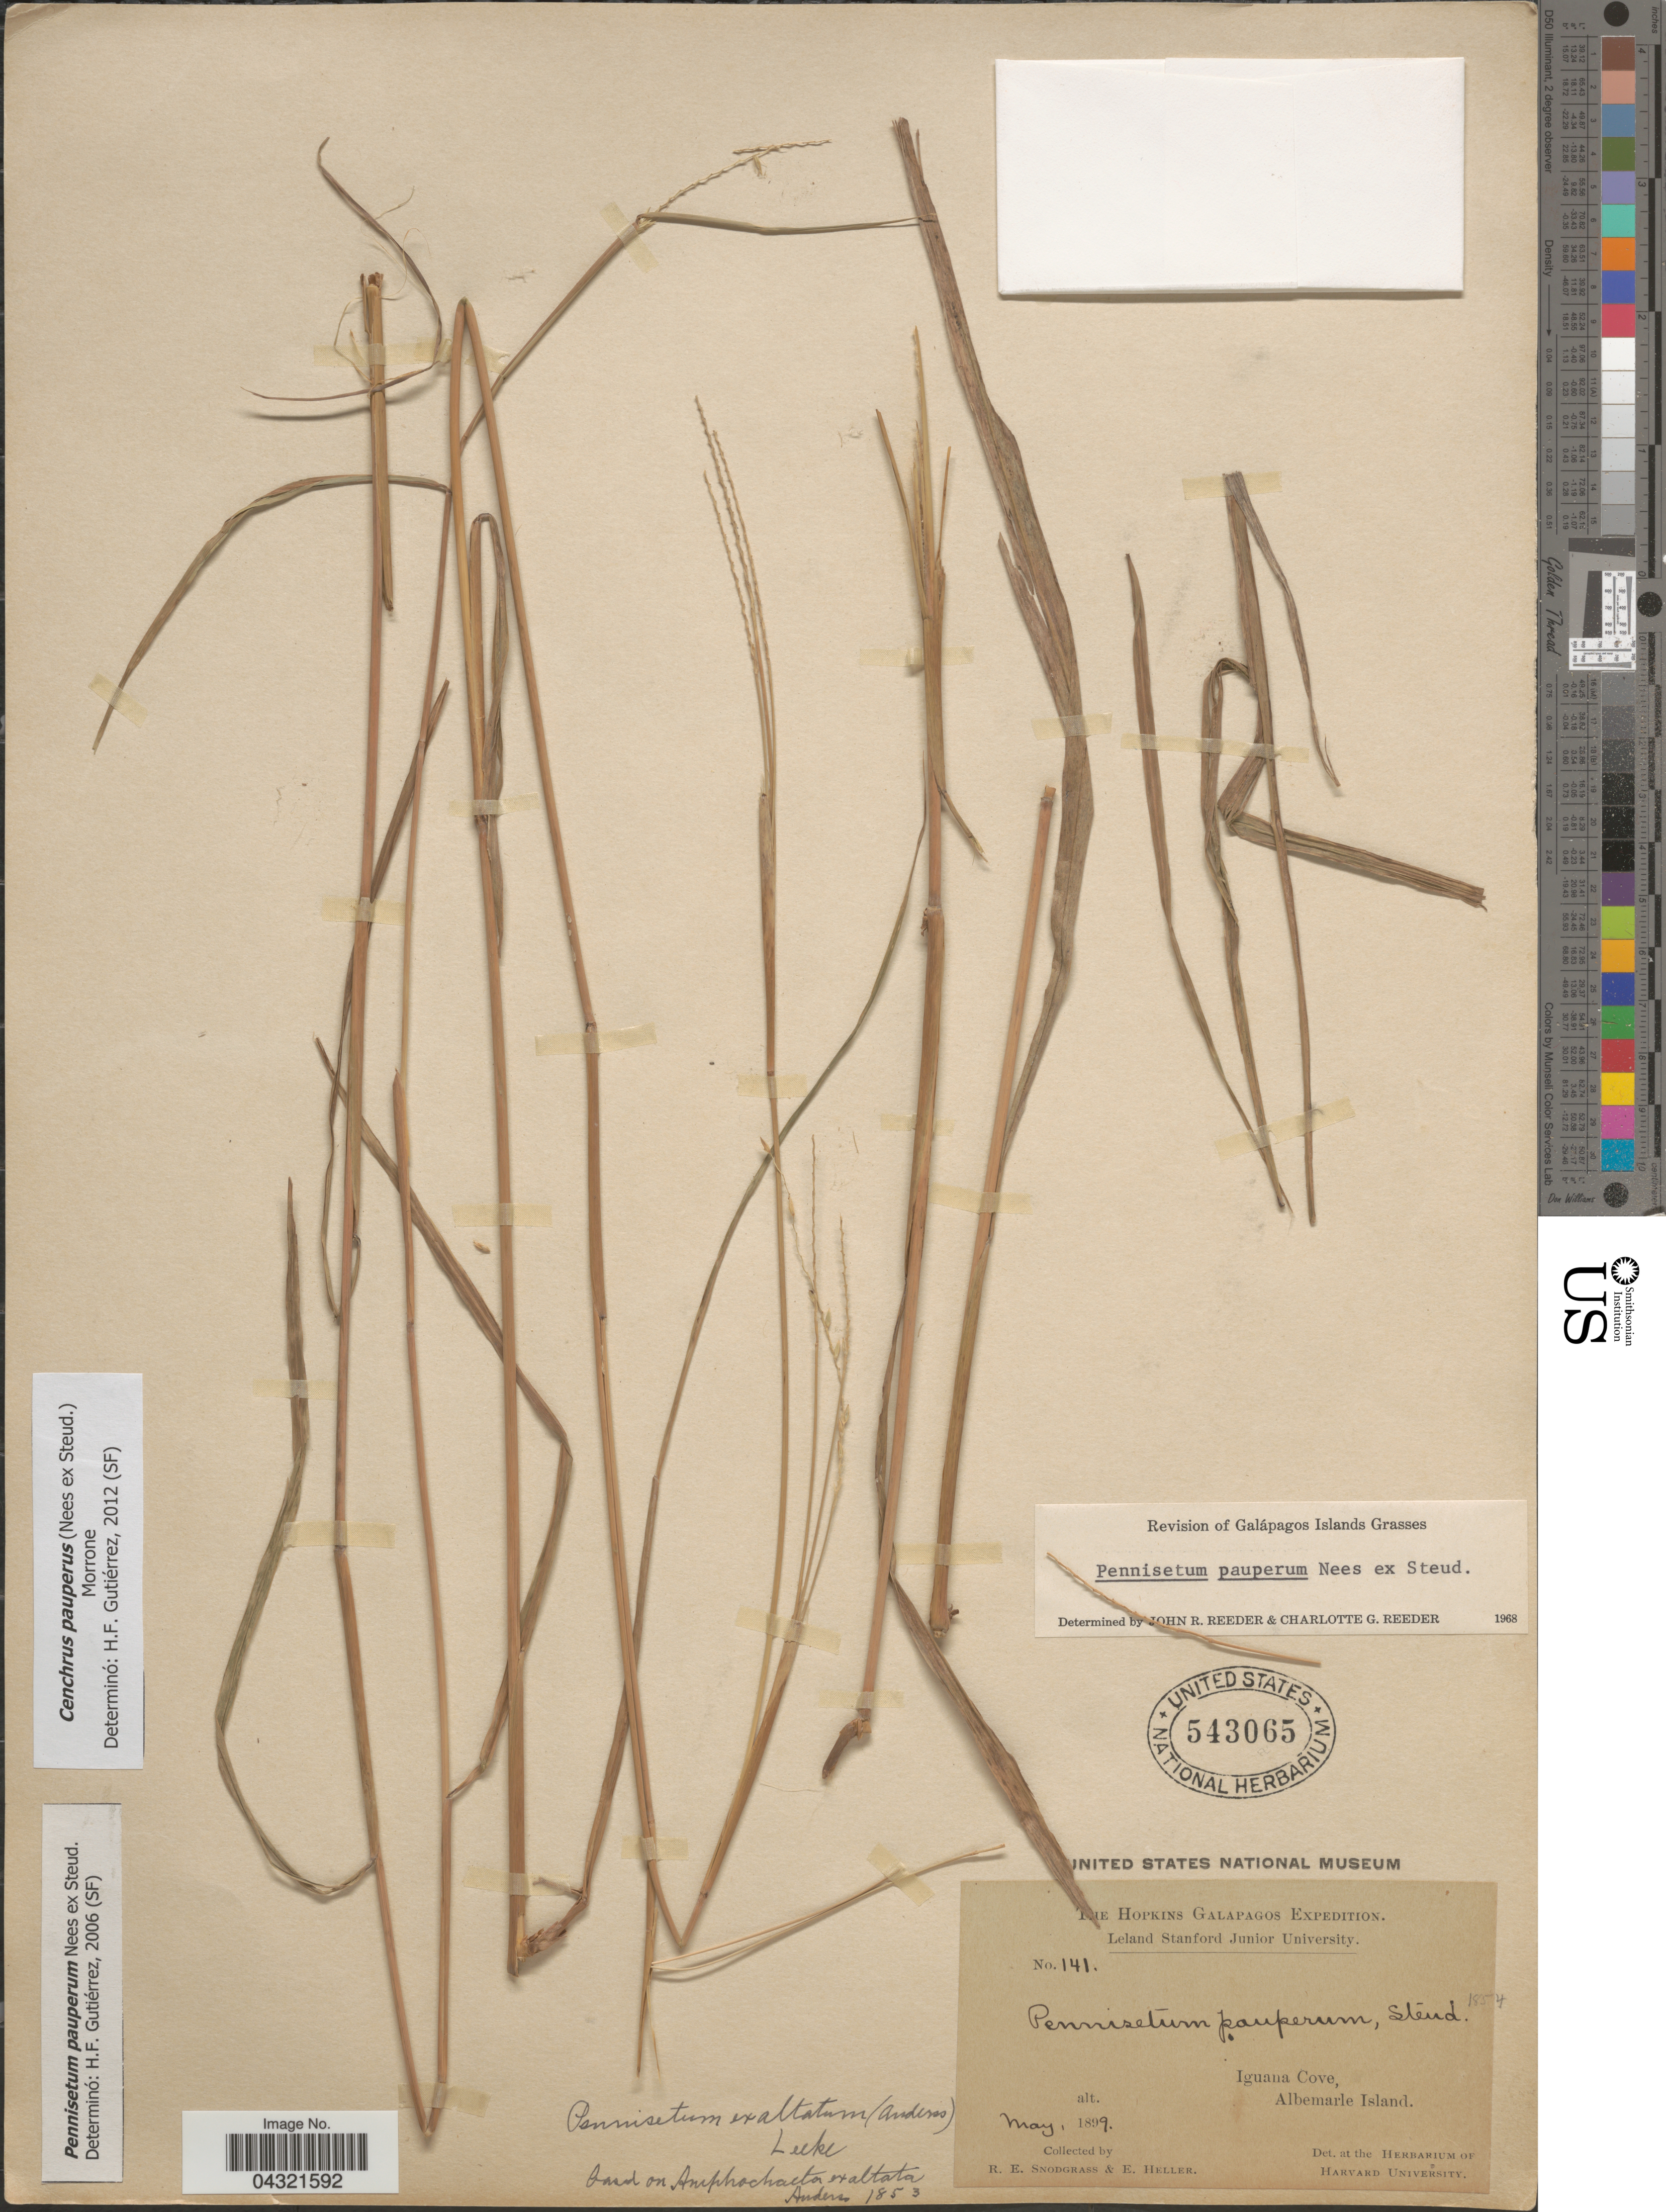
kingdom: Plantae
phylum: Tracheophyta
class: Liliopsida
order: Poales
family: Poaceae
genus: Cenchrus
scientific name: Cenchrus pauperus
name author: (Nees) Morrone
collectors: R. E. Snodgrass & E. Heller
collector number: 141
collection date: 1899-05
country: Ecuador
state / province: Colón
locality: The Hopkins Galapagos Expedition. Iguana Cove, Albemarle Island.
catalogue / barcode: US 543065